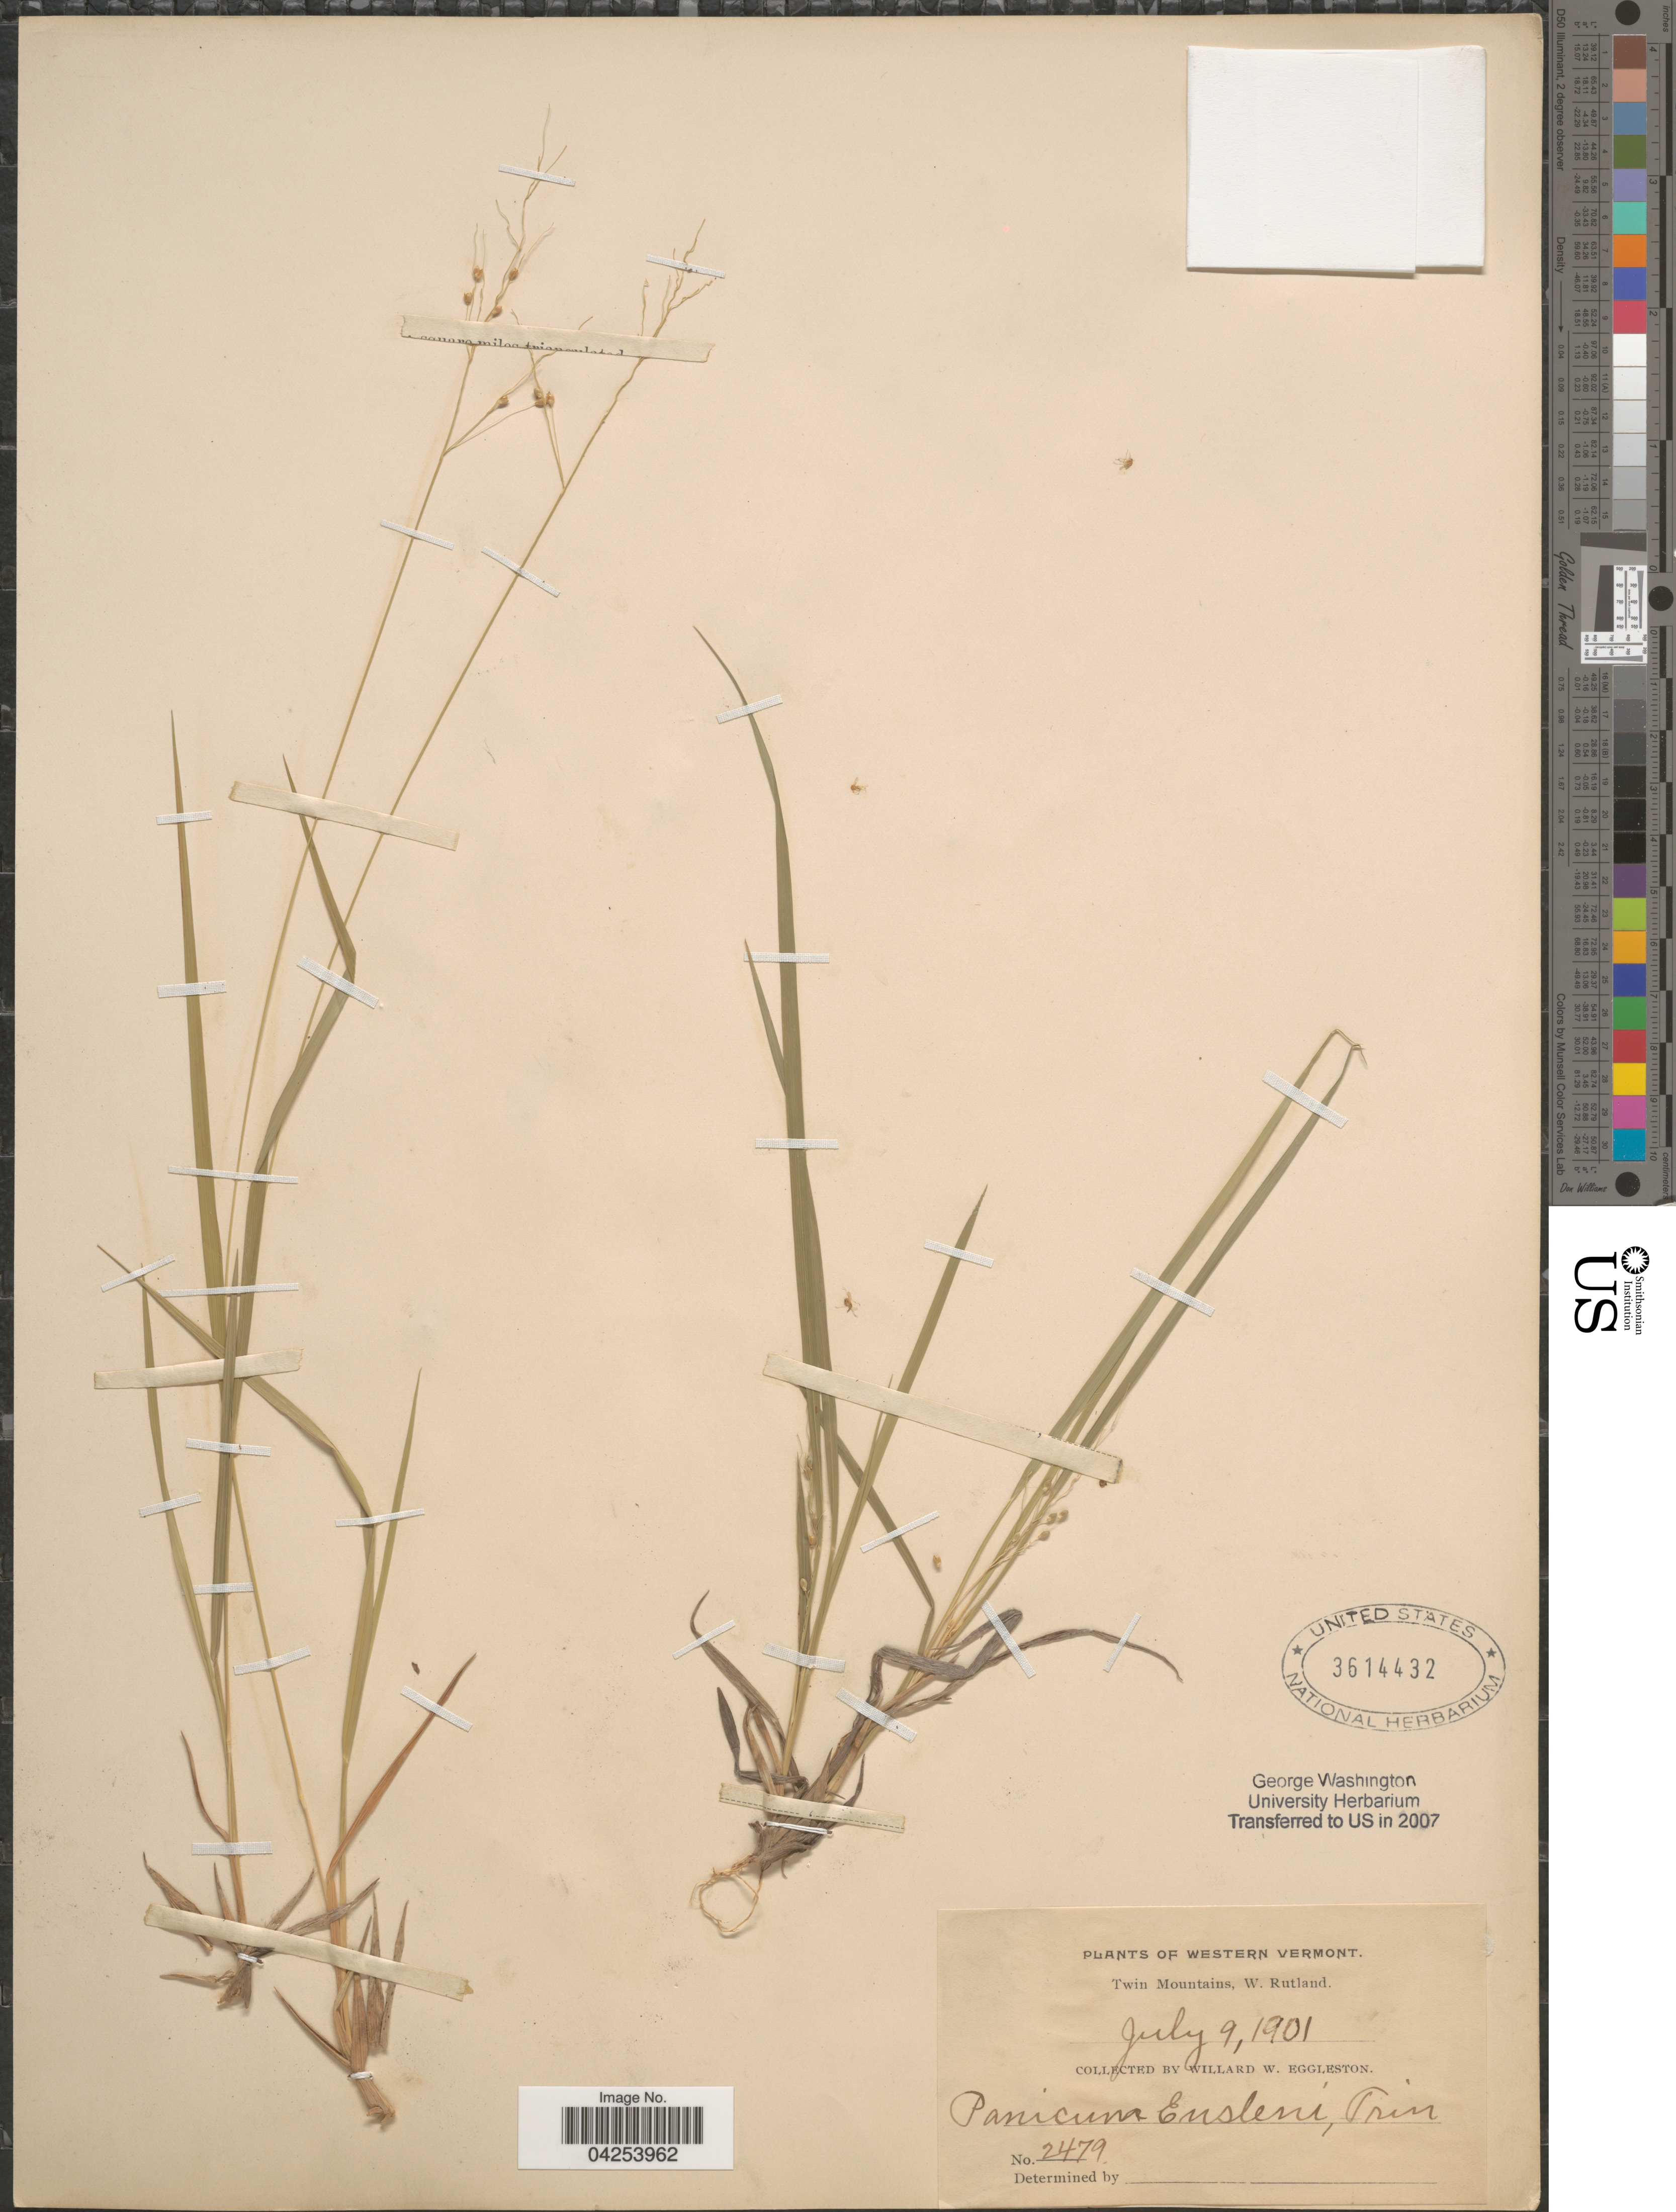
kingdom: Plantae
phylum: Tracheophyta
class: Liliopsida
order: Poales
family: Poaceae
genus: Dichanthelium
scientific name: Dichanthelium commutatum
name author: (Schult.) Gould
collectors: W. W. Eggleston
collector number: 2479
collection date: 1901-07-09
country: United States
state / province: Vermont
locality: Western Vermont. Twin Mountains, W. Rutland.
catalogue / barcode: US 3614432